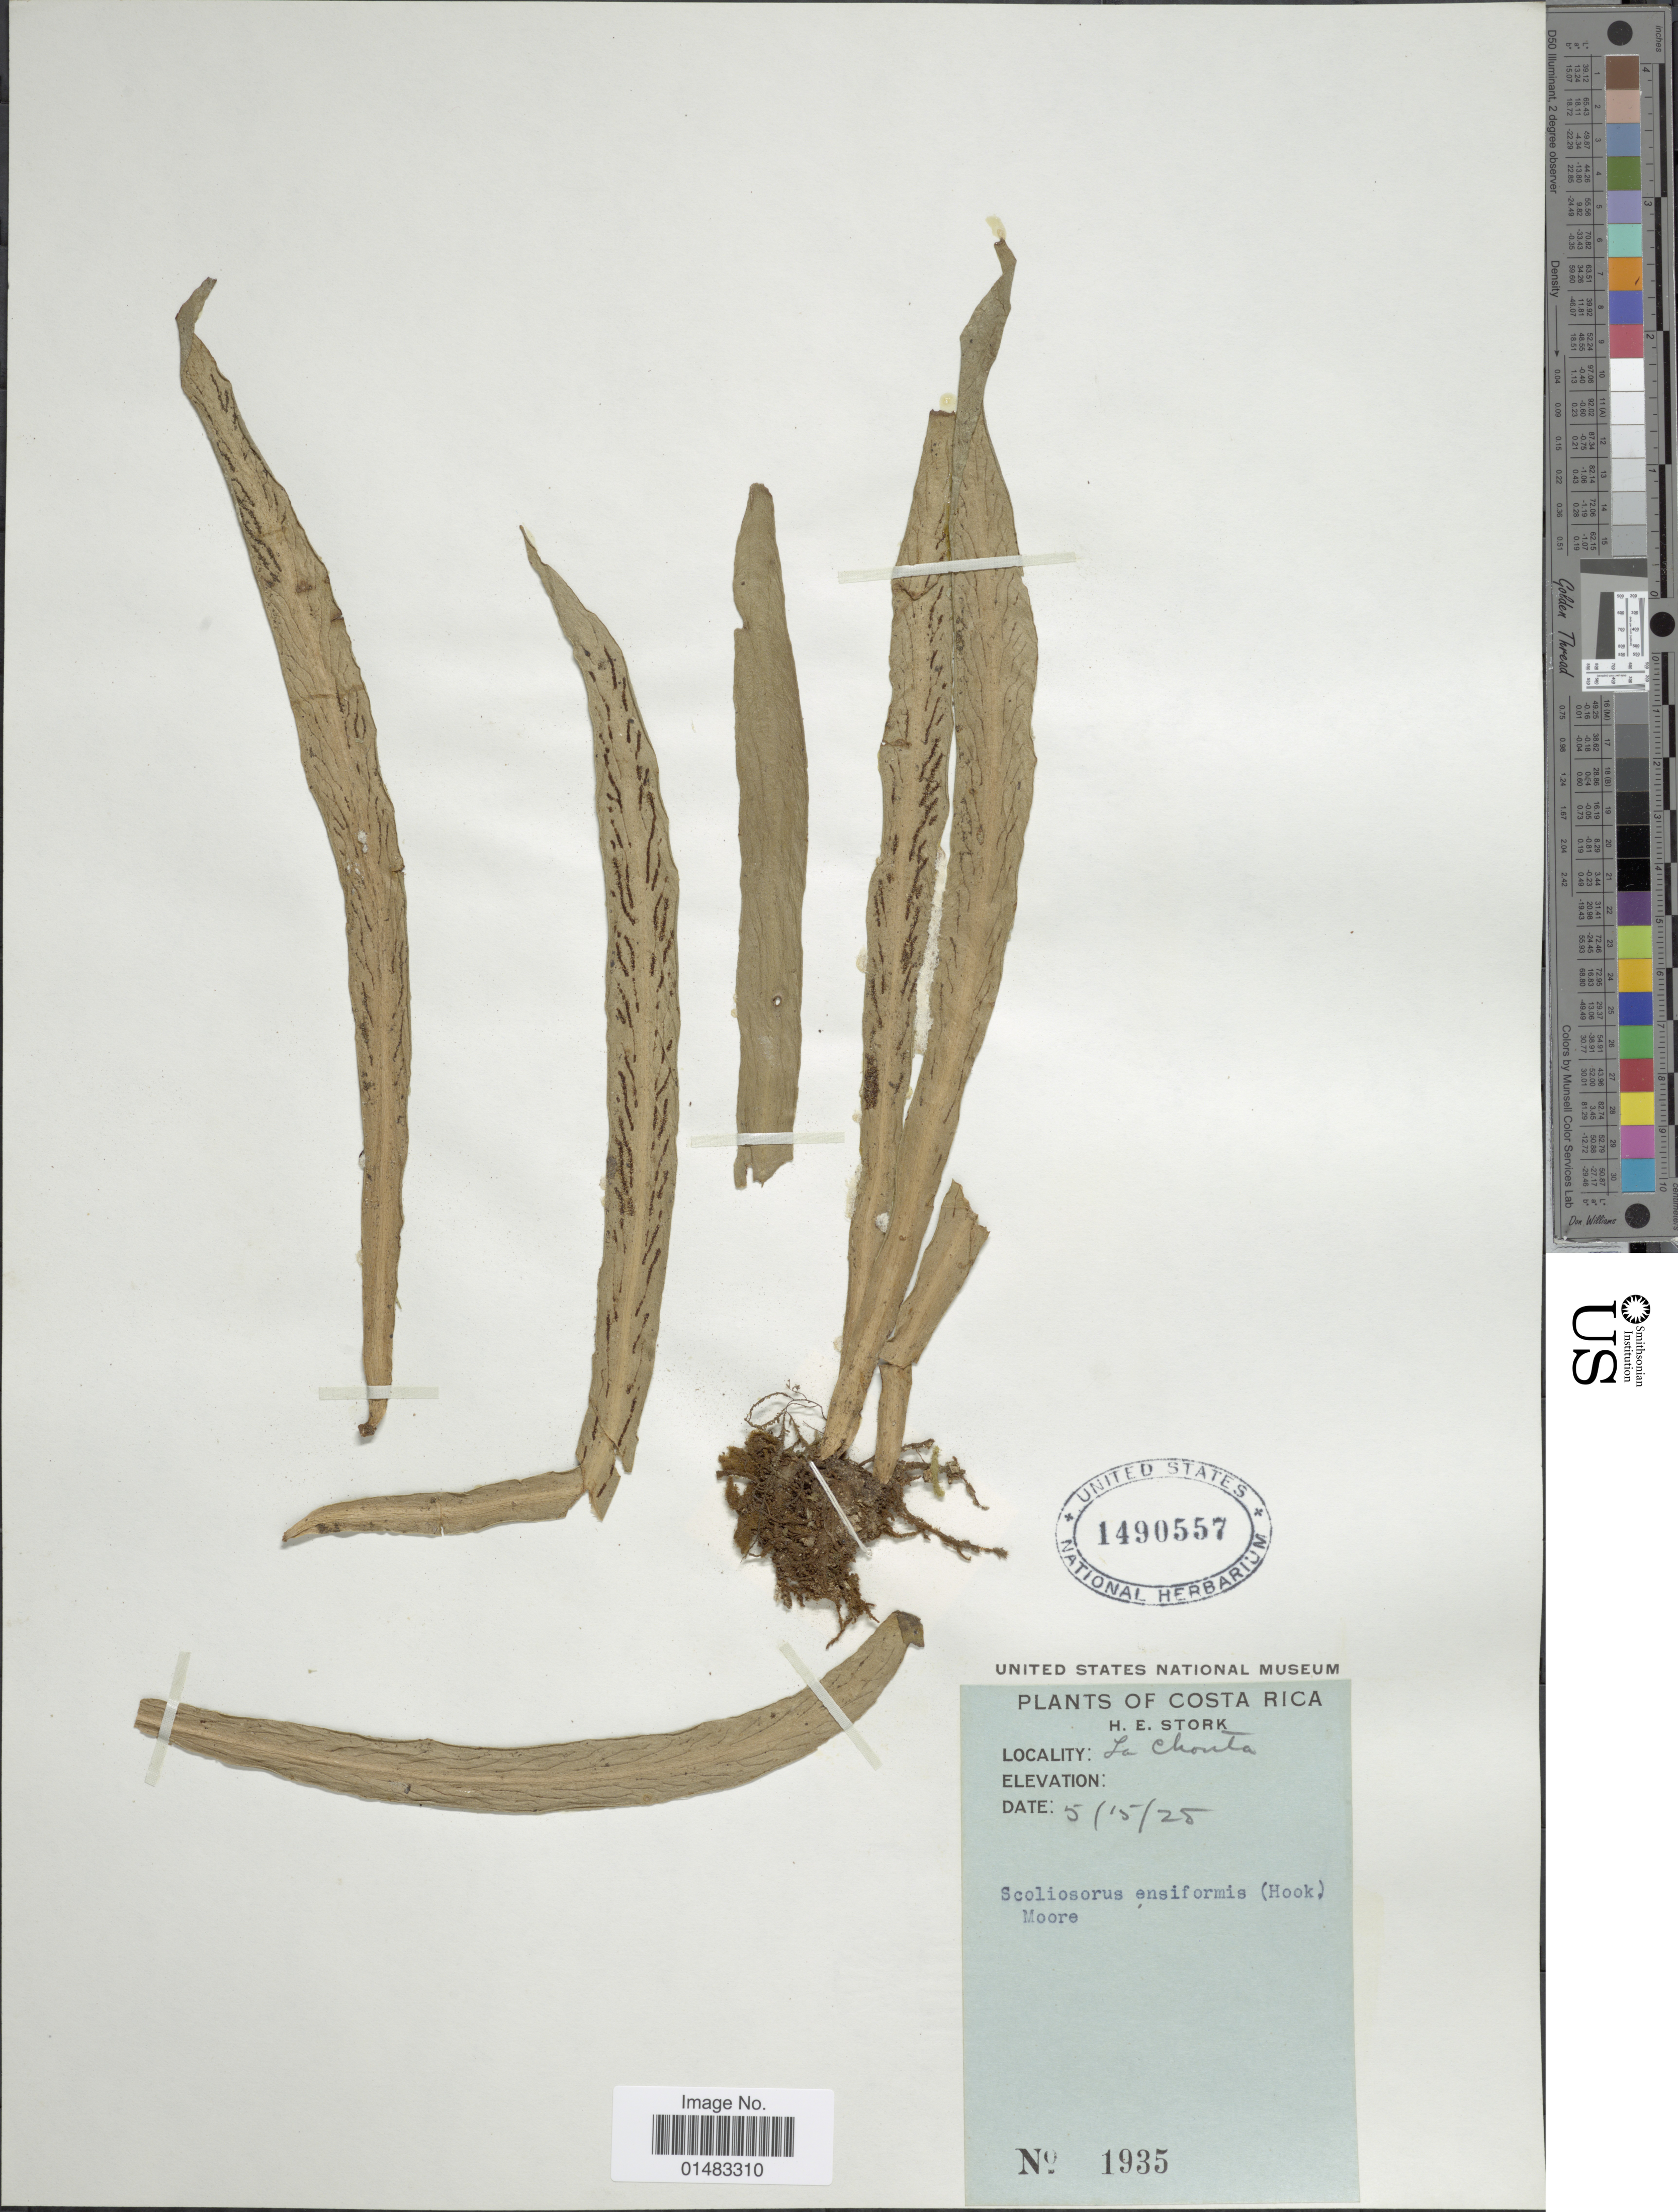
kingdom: Plantae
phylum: Tracheophyta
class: Polypodiopsida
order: Polypodiales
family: Pteridaceae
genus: Scoliosorus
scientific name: Scoliosorus ensiformis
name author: (Hook.) T. Moore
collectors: H. E. Stork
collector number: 1935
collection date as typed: Transcribed d/m/y: 15/5/25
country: Costa Rica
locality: Plants of Costa Rica, La Chonta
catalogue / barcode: US 1490557